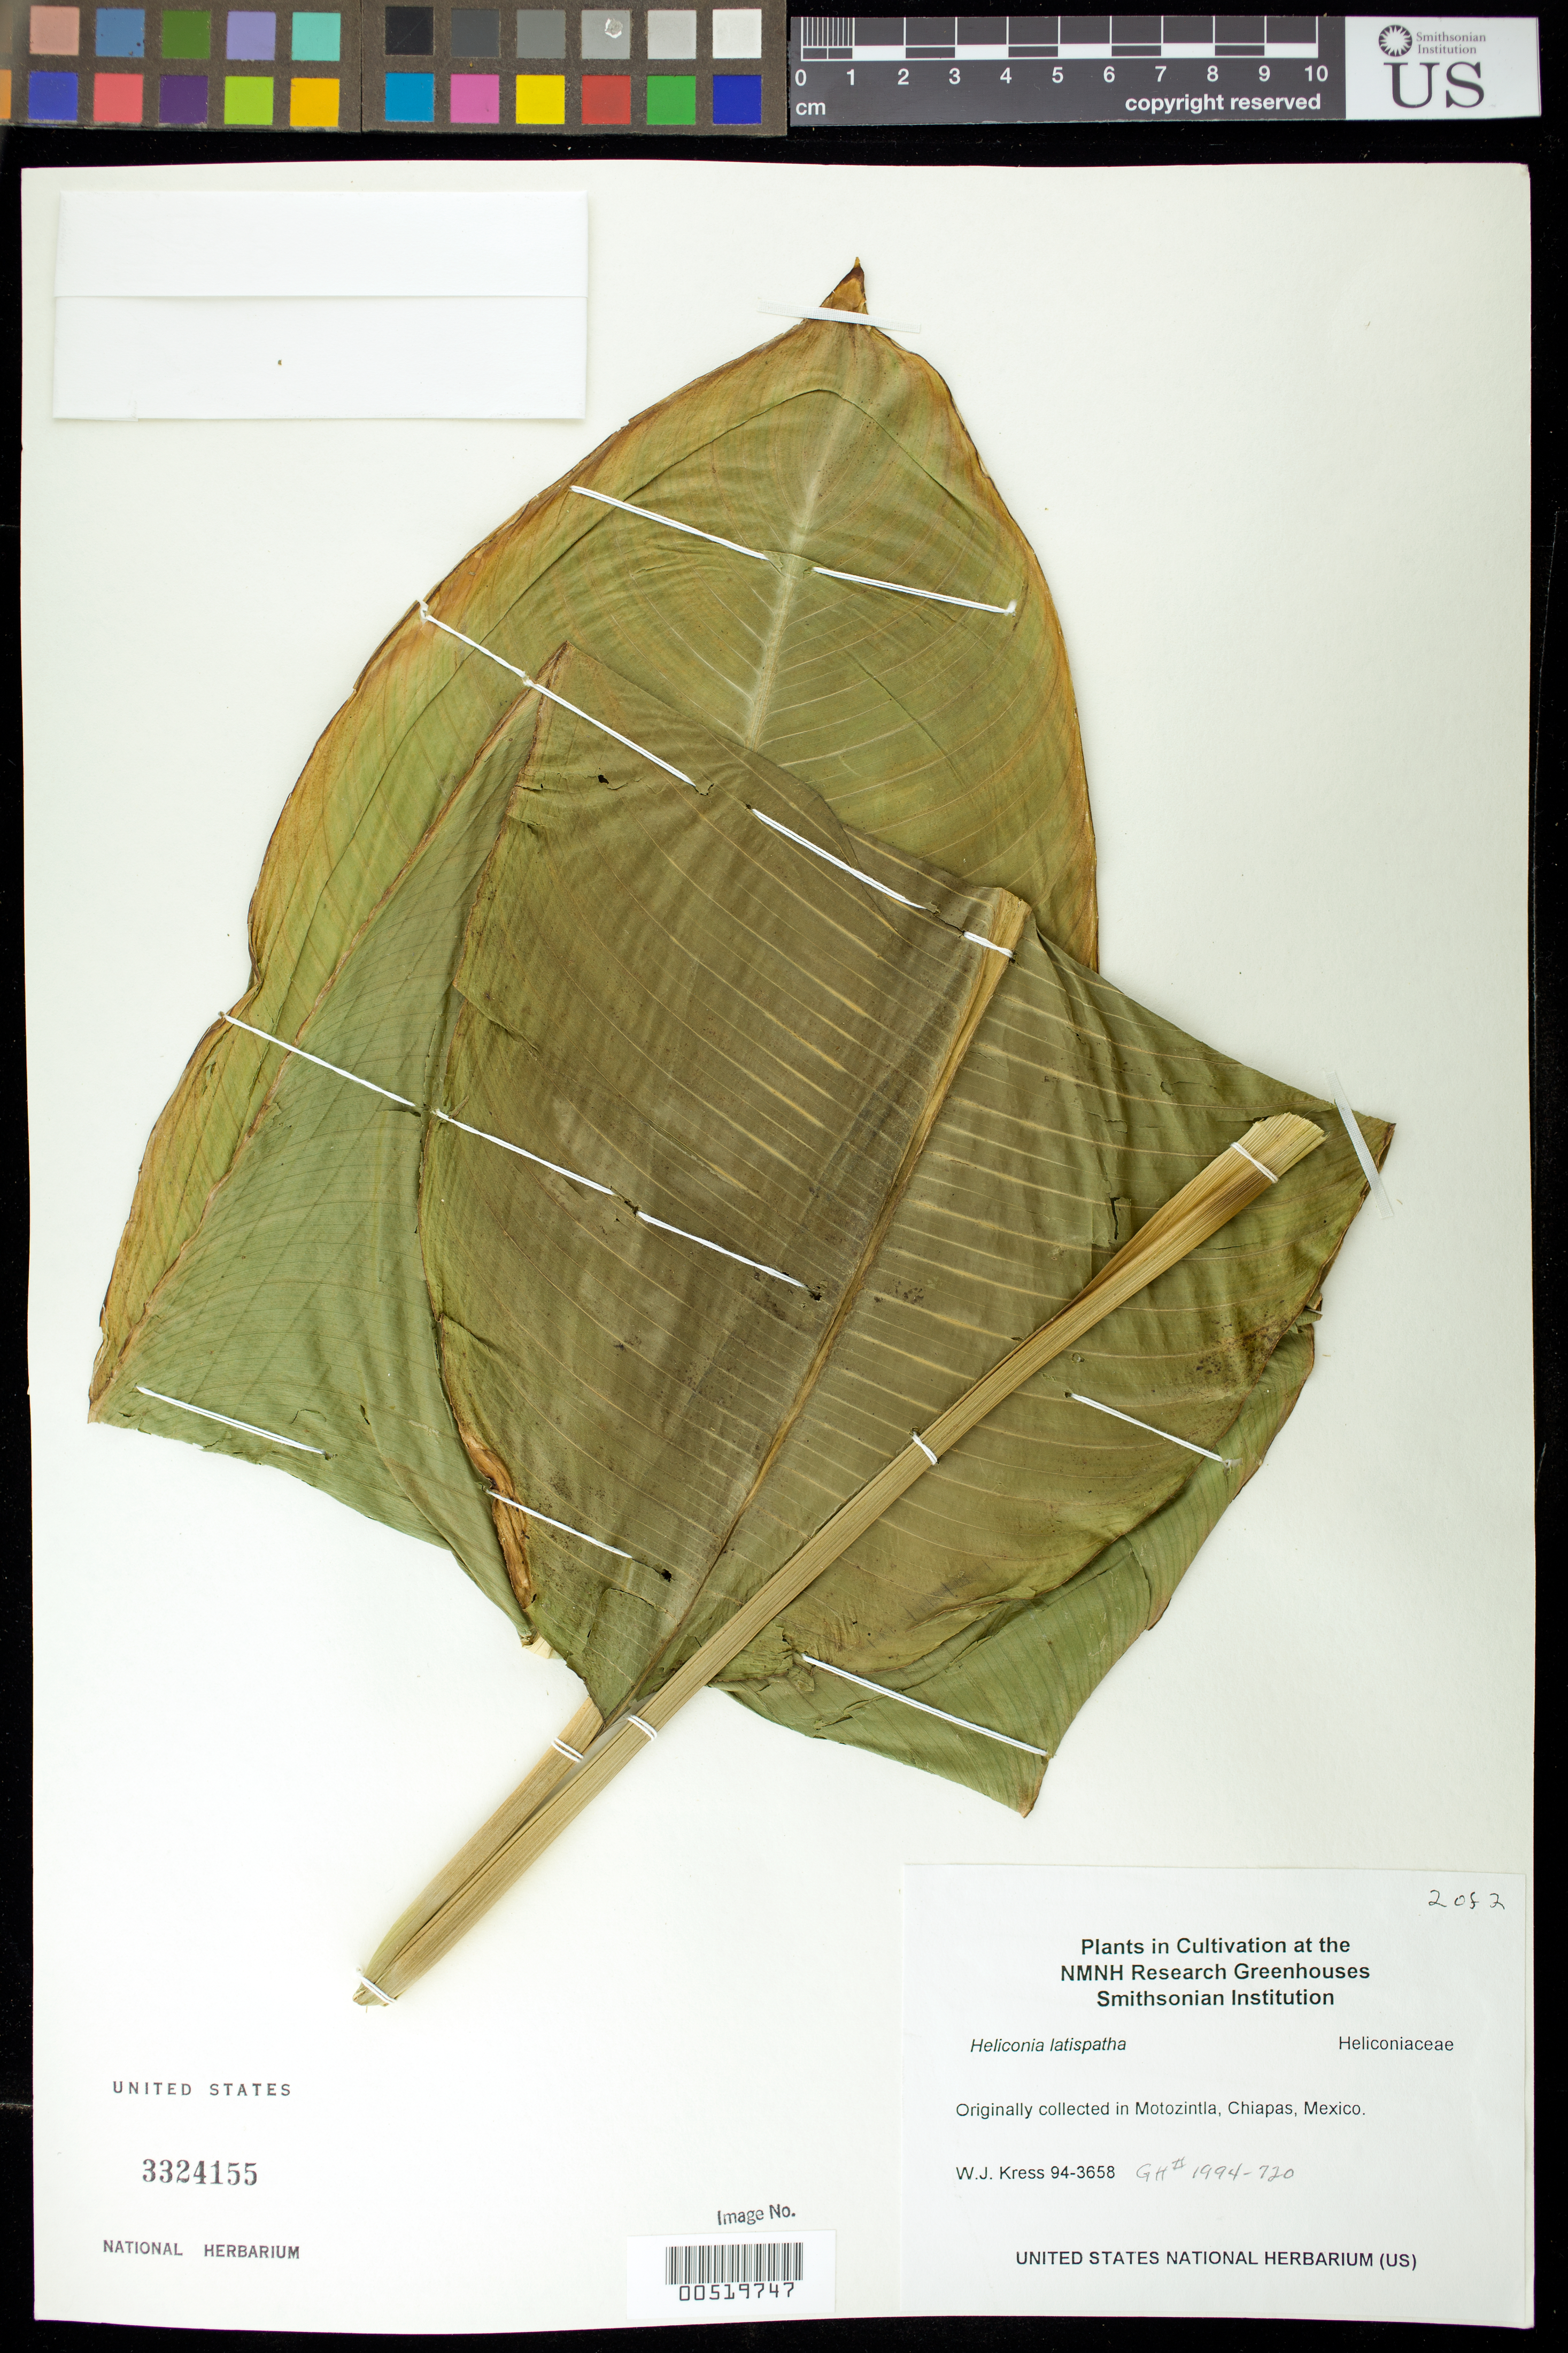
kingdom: Plantae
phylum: Tracheophyta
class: Liliopsida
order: Zingiberales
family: Heliconiaceae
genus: Heliconia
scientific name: Heliconia latispatha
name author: Benth.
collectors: W. J. Kress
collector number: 94-3658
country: Mexico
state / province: Chiapas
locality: Motozintla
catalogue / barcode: US 3324155